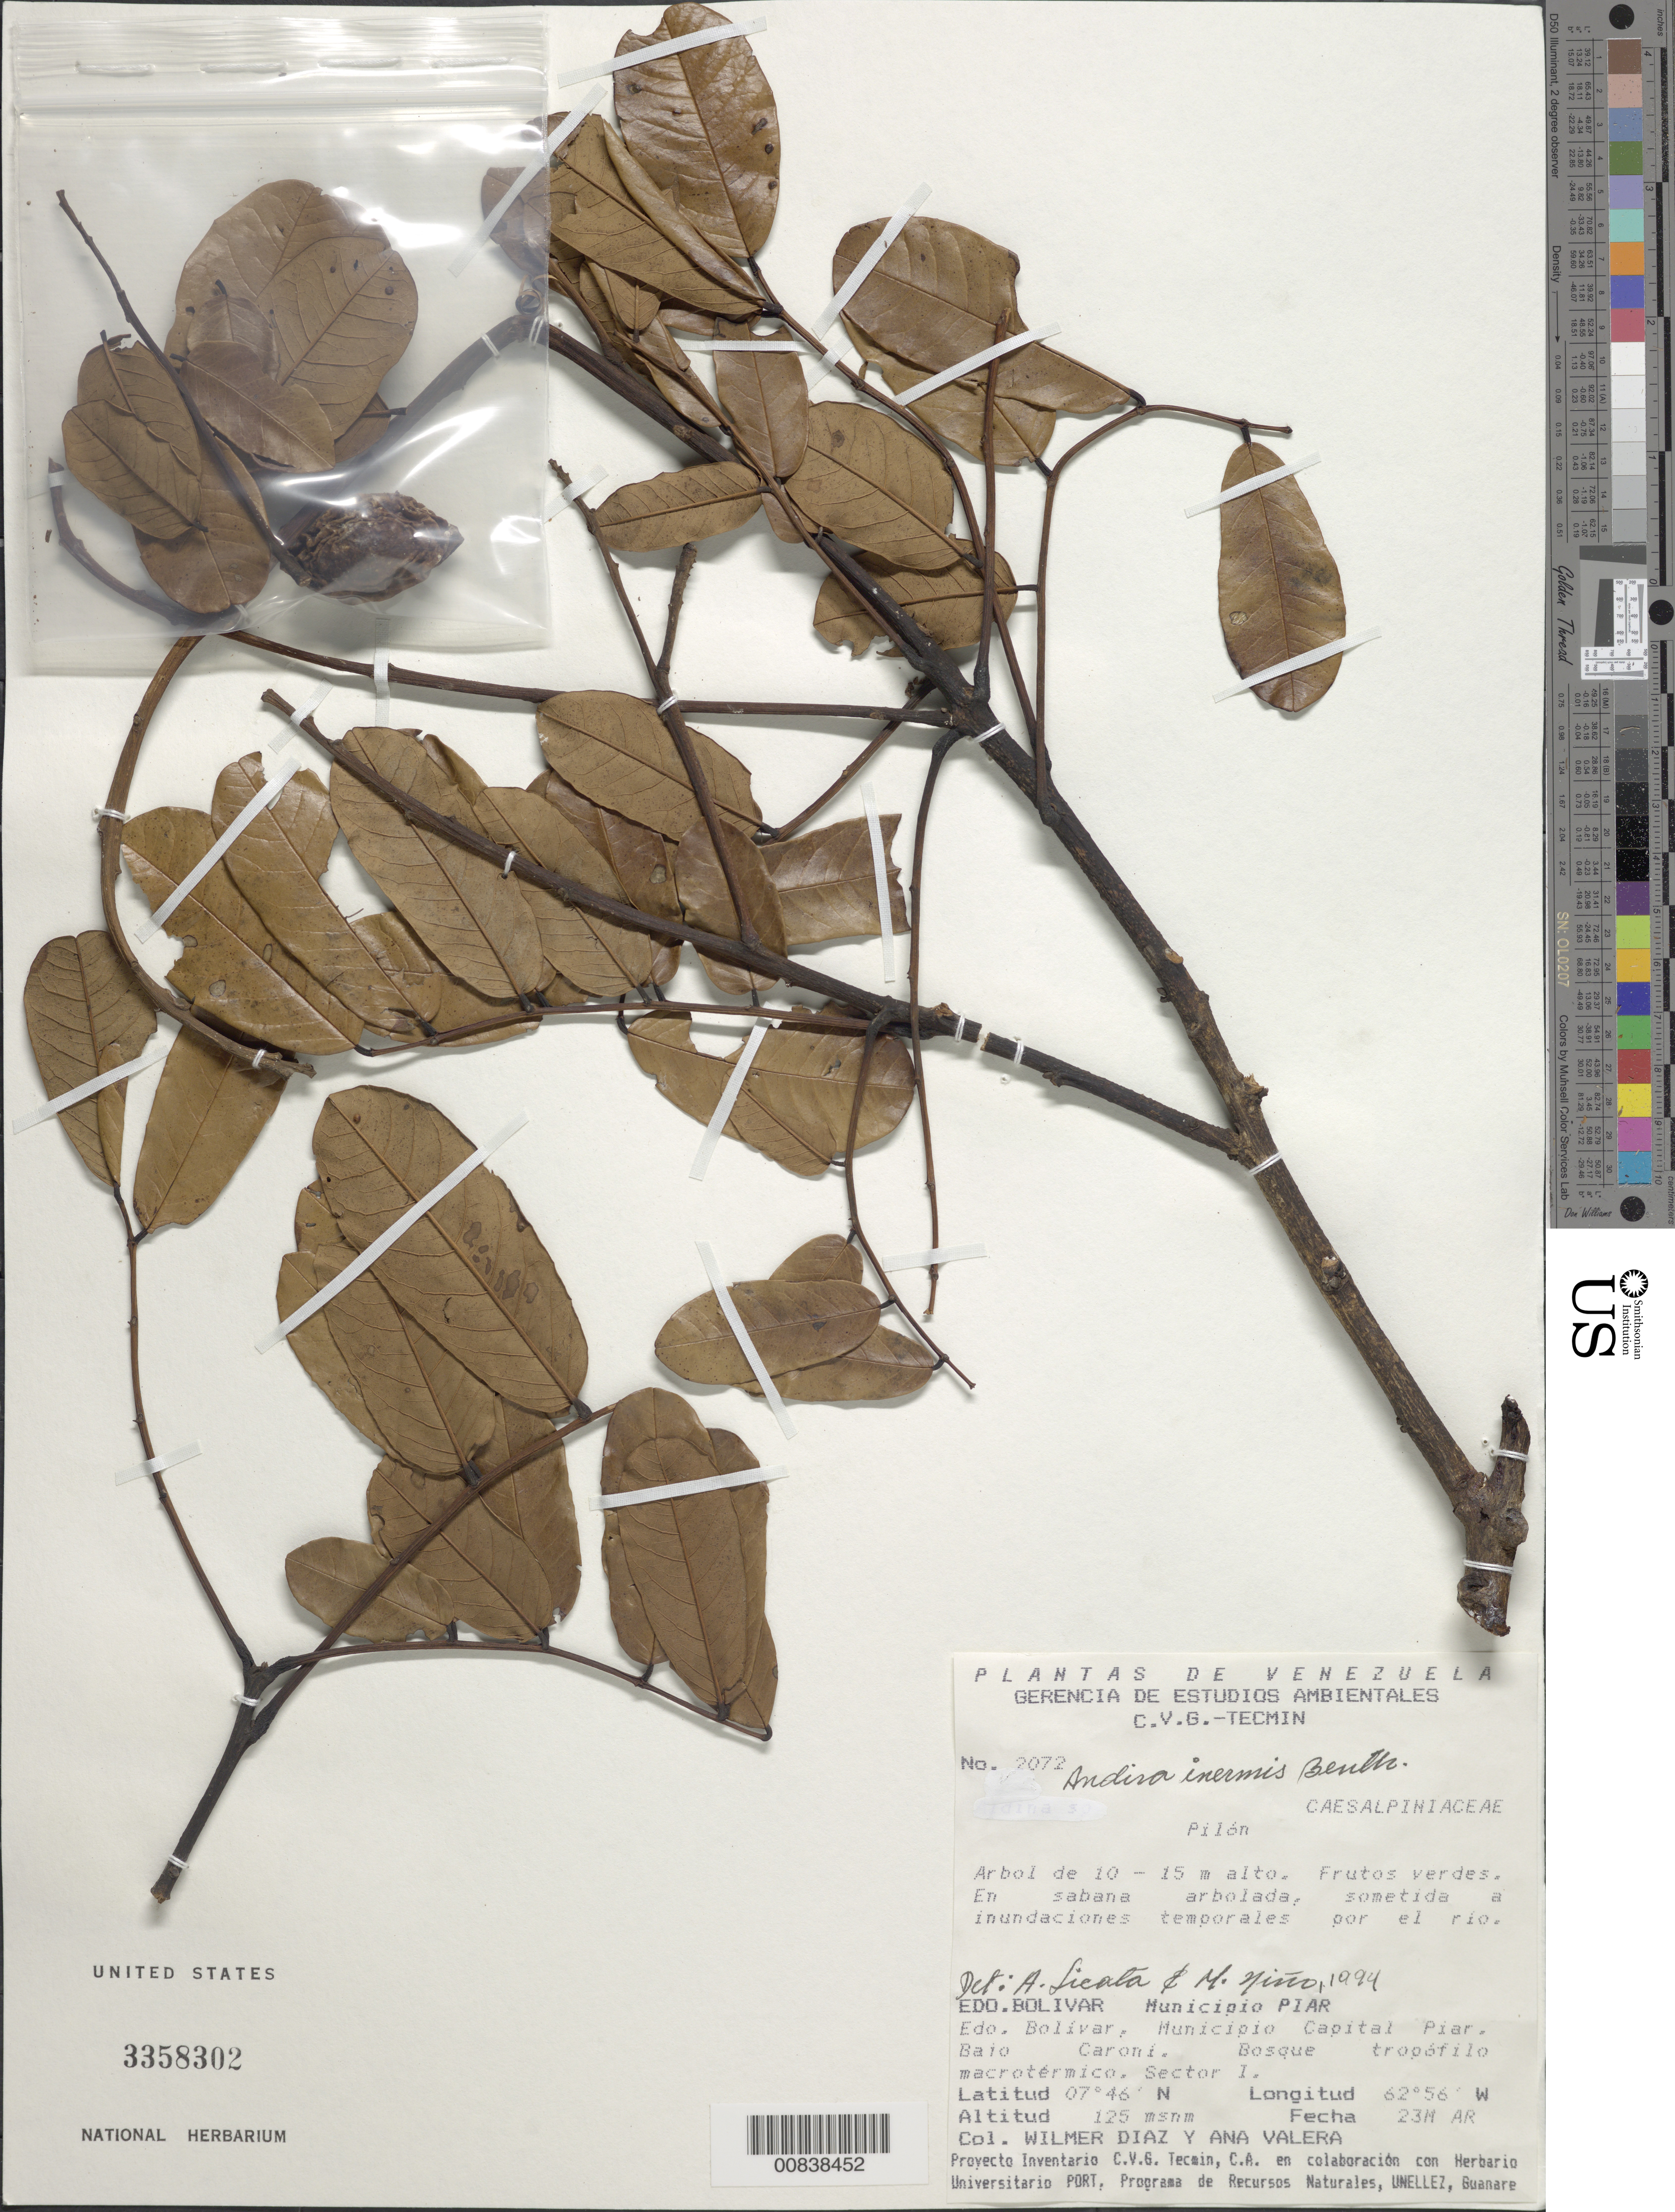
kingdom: Plantae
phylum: Tracheophyta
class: Magnoliopsida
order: Fabales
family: Fabaceae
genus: Andira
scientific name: Andira inermis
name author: (W. Wright) Kunth ex DC.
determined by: Licata, A.; Niño, S. M.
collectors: W. Díaz P. & A. Valera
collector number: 2072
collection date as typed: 23-Mar-94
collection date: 1994-03-23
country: Venezuela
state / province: Bolívar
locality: Mun. Piar, Mun. Capital Piar, Bajo Caroní, Sector I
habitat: Bosque tropofilo macrotermico; en sabana arbolada, sometida a inundaciones temporales por el rio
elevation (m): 125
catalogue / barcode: US 3358302